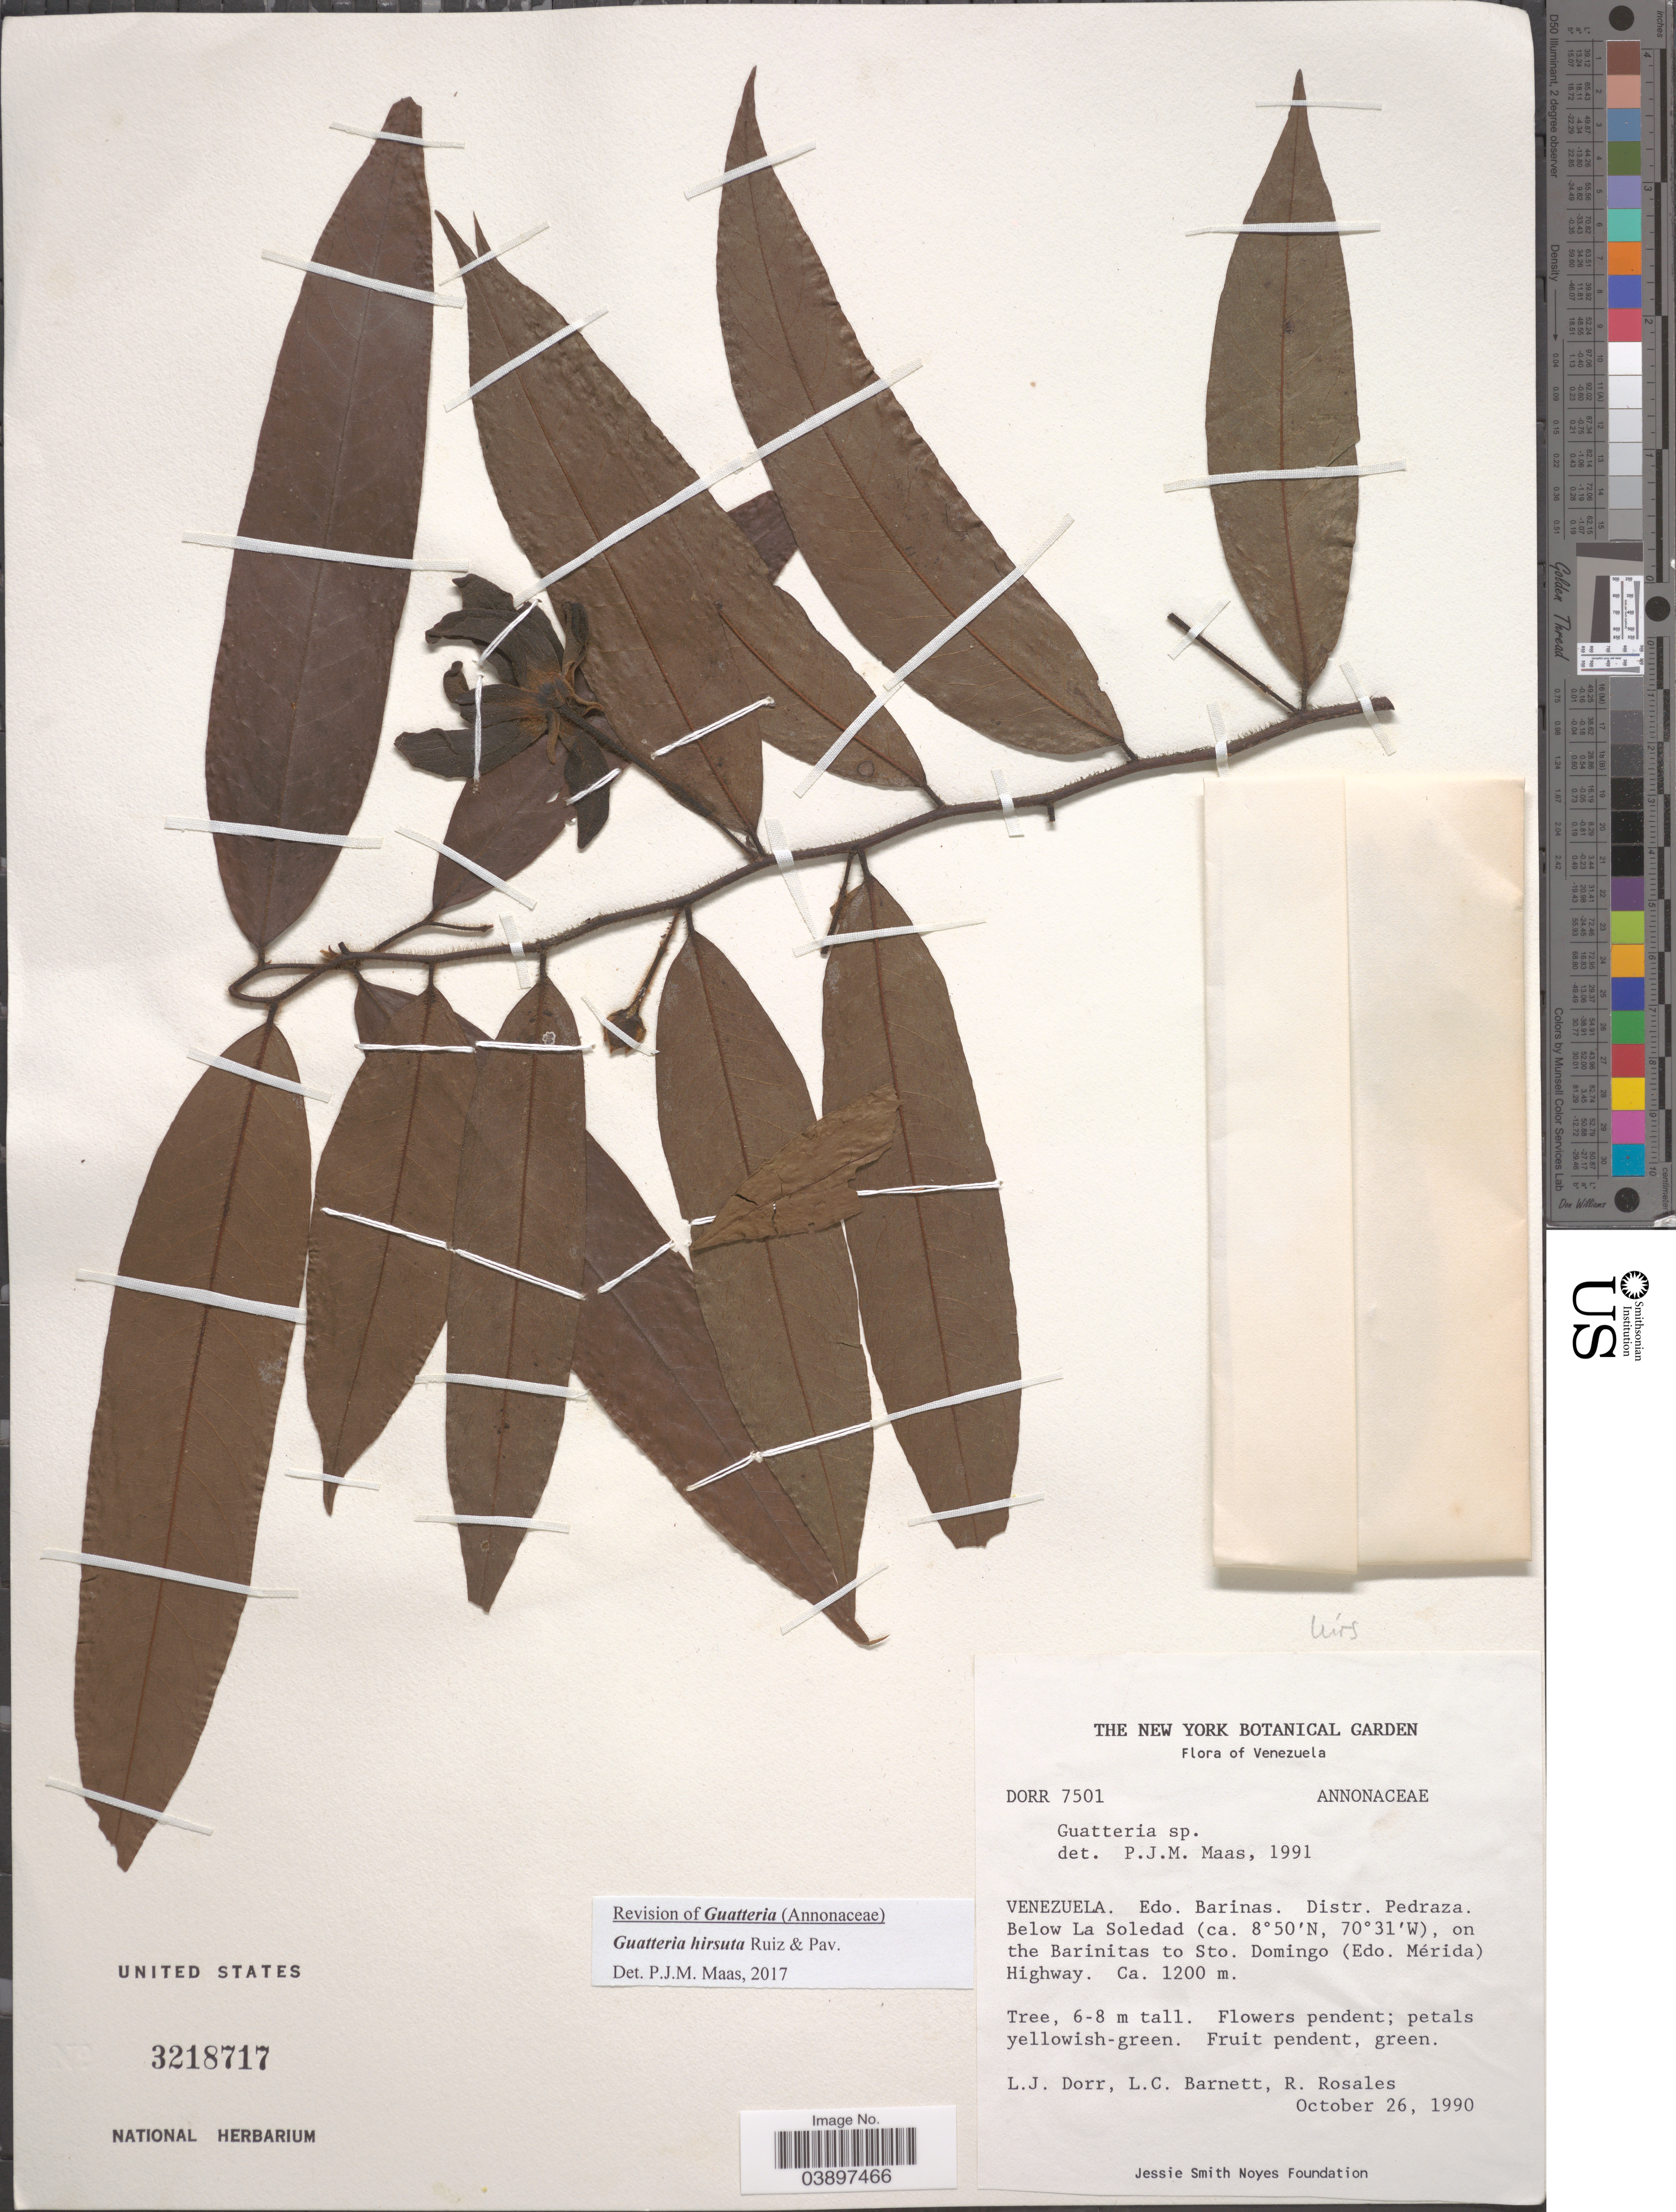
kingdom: Plantae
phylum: Tracheophyta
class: Magnoliopsida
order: Magnoliales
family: Annonaceae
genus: Guatteria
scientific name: Guatteria hirsuta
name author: Ruiz & Pav.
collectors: L. J. Dorr, L. C. Barnett & R. Rosales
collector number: DORR7501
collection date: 1990-10-26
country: Venezuela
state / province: Barinas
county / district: Pedraza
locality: Below La Soledad on the Barinitas to Sto. Domingo (Edo. Mérida) Highway.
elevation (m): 1200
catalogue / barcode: US 3218717